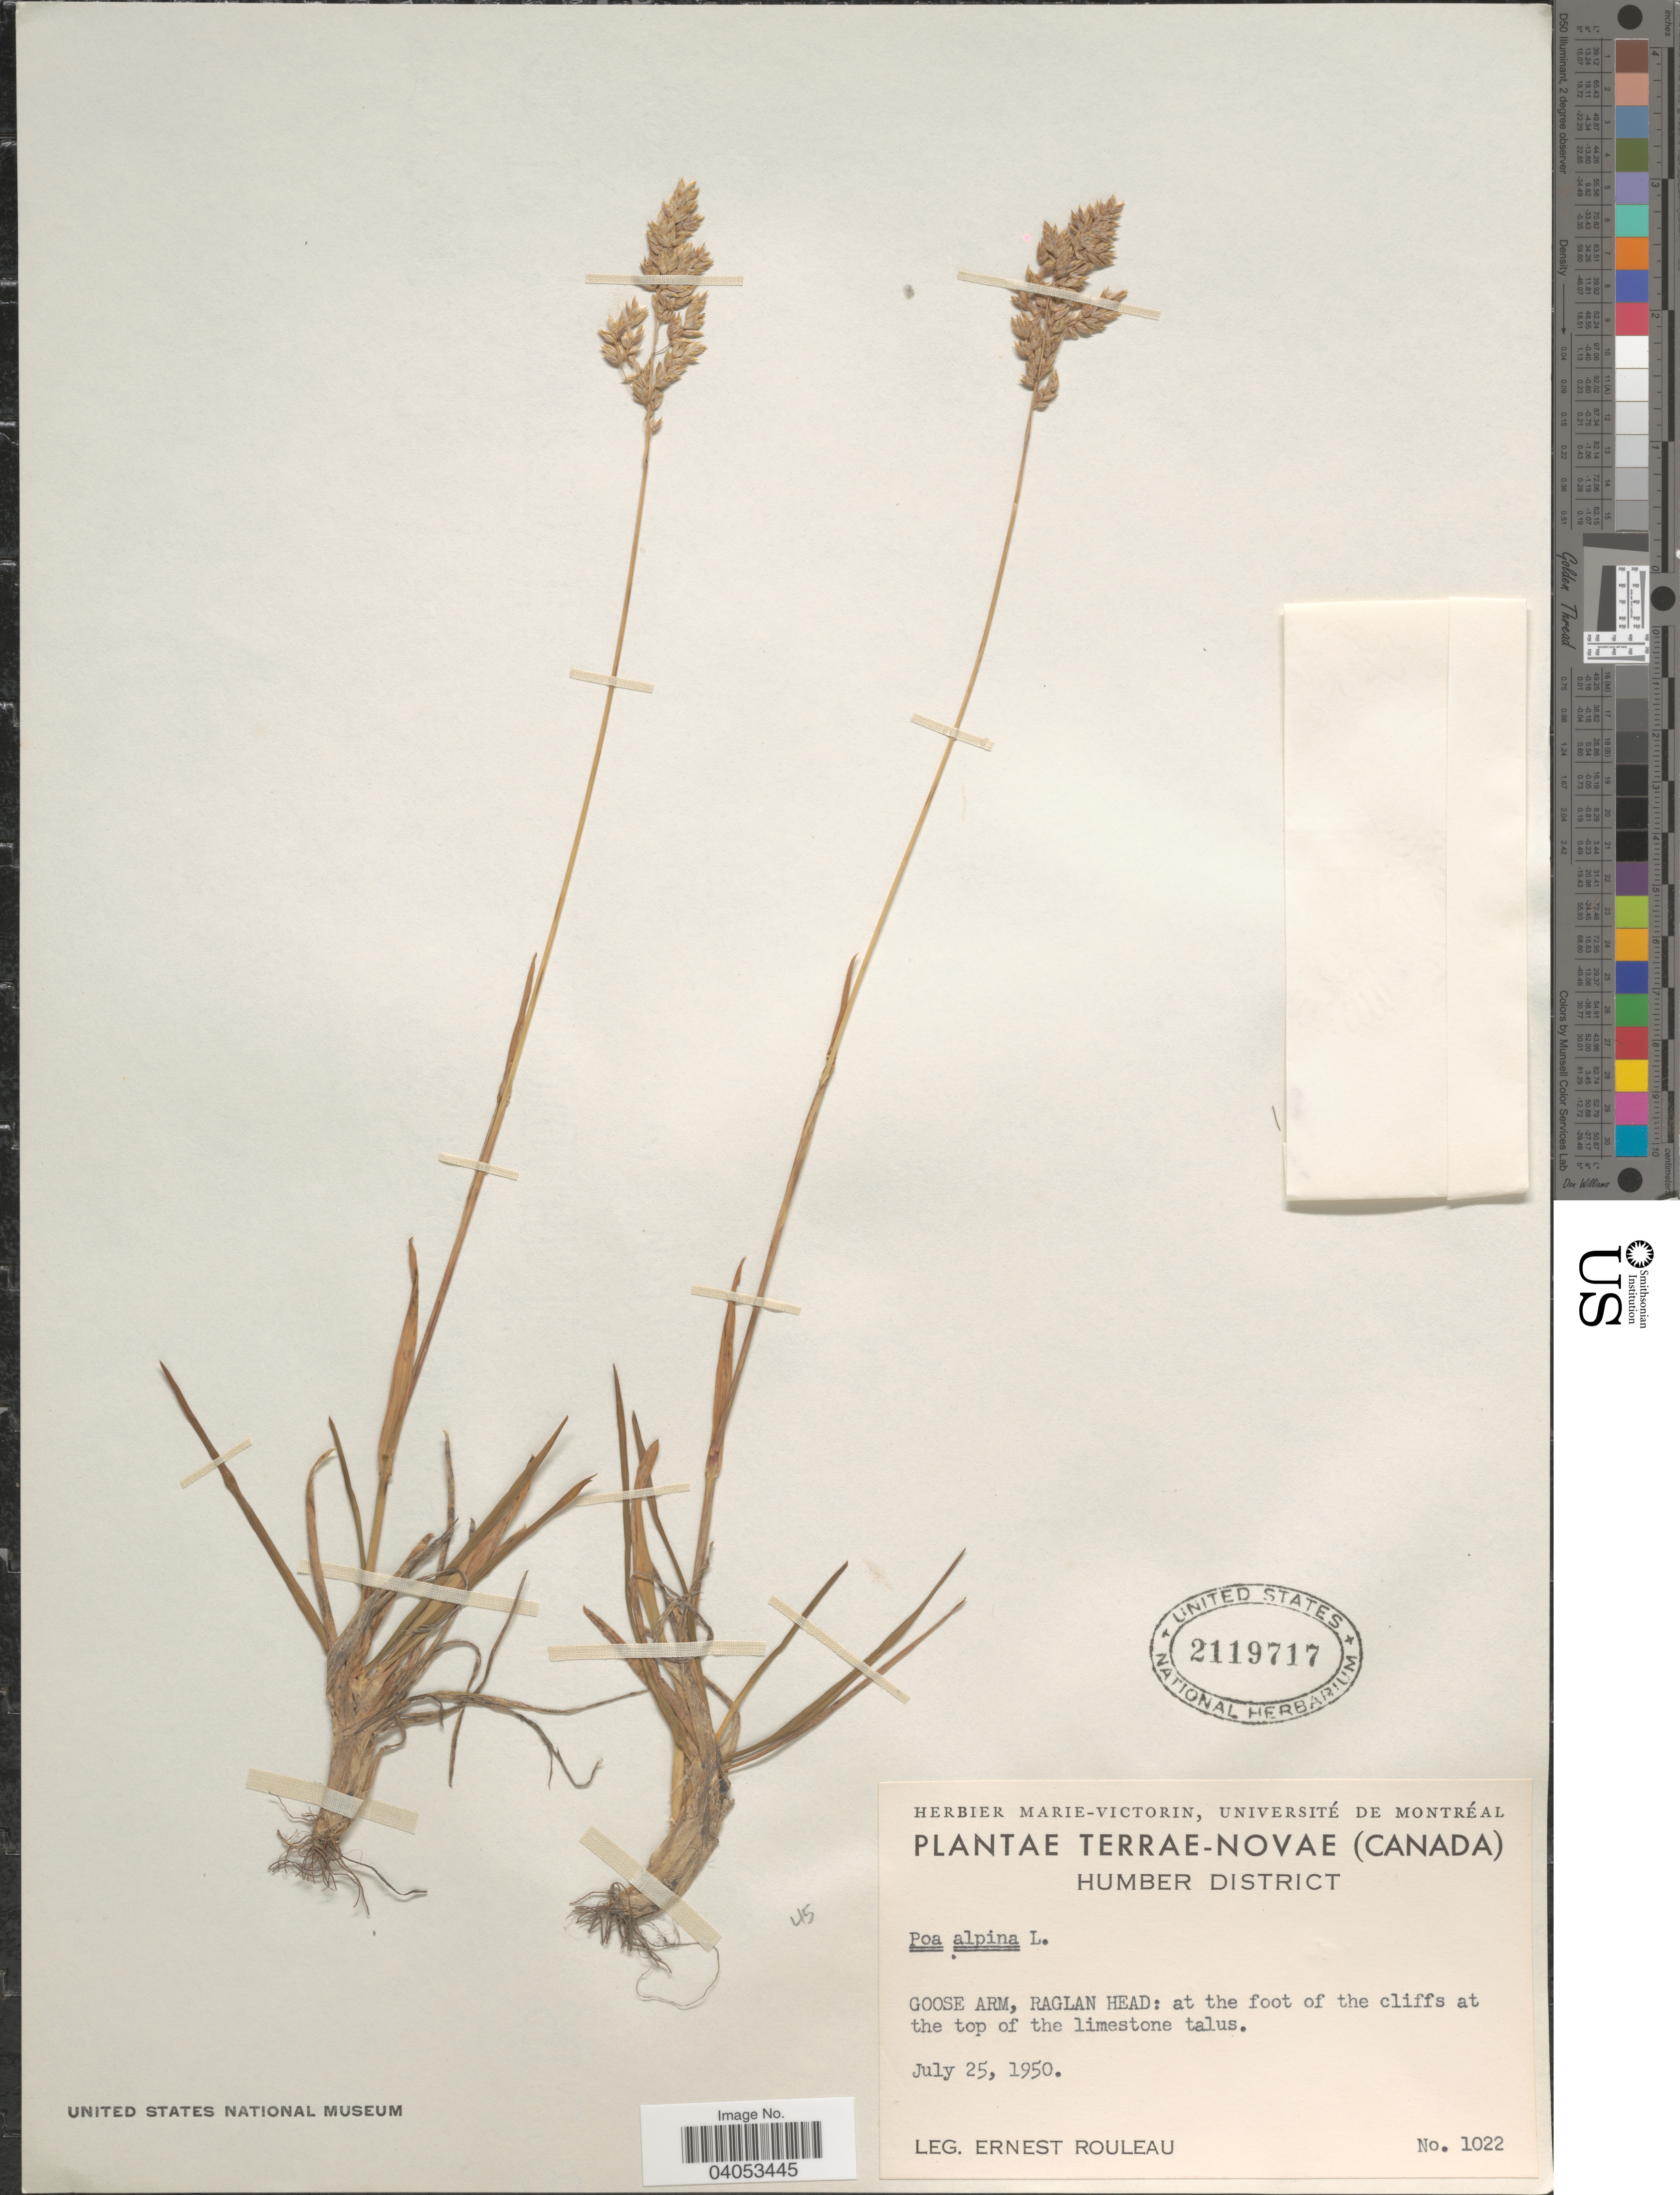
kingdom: Plantae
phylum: Tracheophyta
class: Liliopsida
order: Poales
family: Poaceae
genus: Poa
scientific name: Poa alpina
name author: L.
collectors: J. Rouleau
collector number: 1022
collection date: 1950-07-25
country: Canada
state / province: Newfoundland and Labrador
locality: Terrae-Novae. Humber District. Goose Arm, Raglan Head: at the foot of the cliffs at the top of the limestone talus.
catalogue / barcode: US 2119717